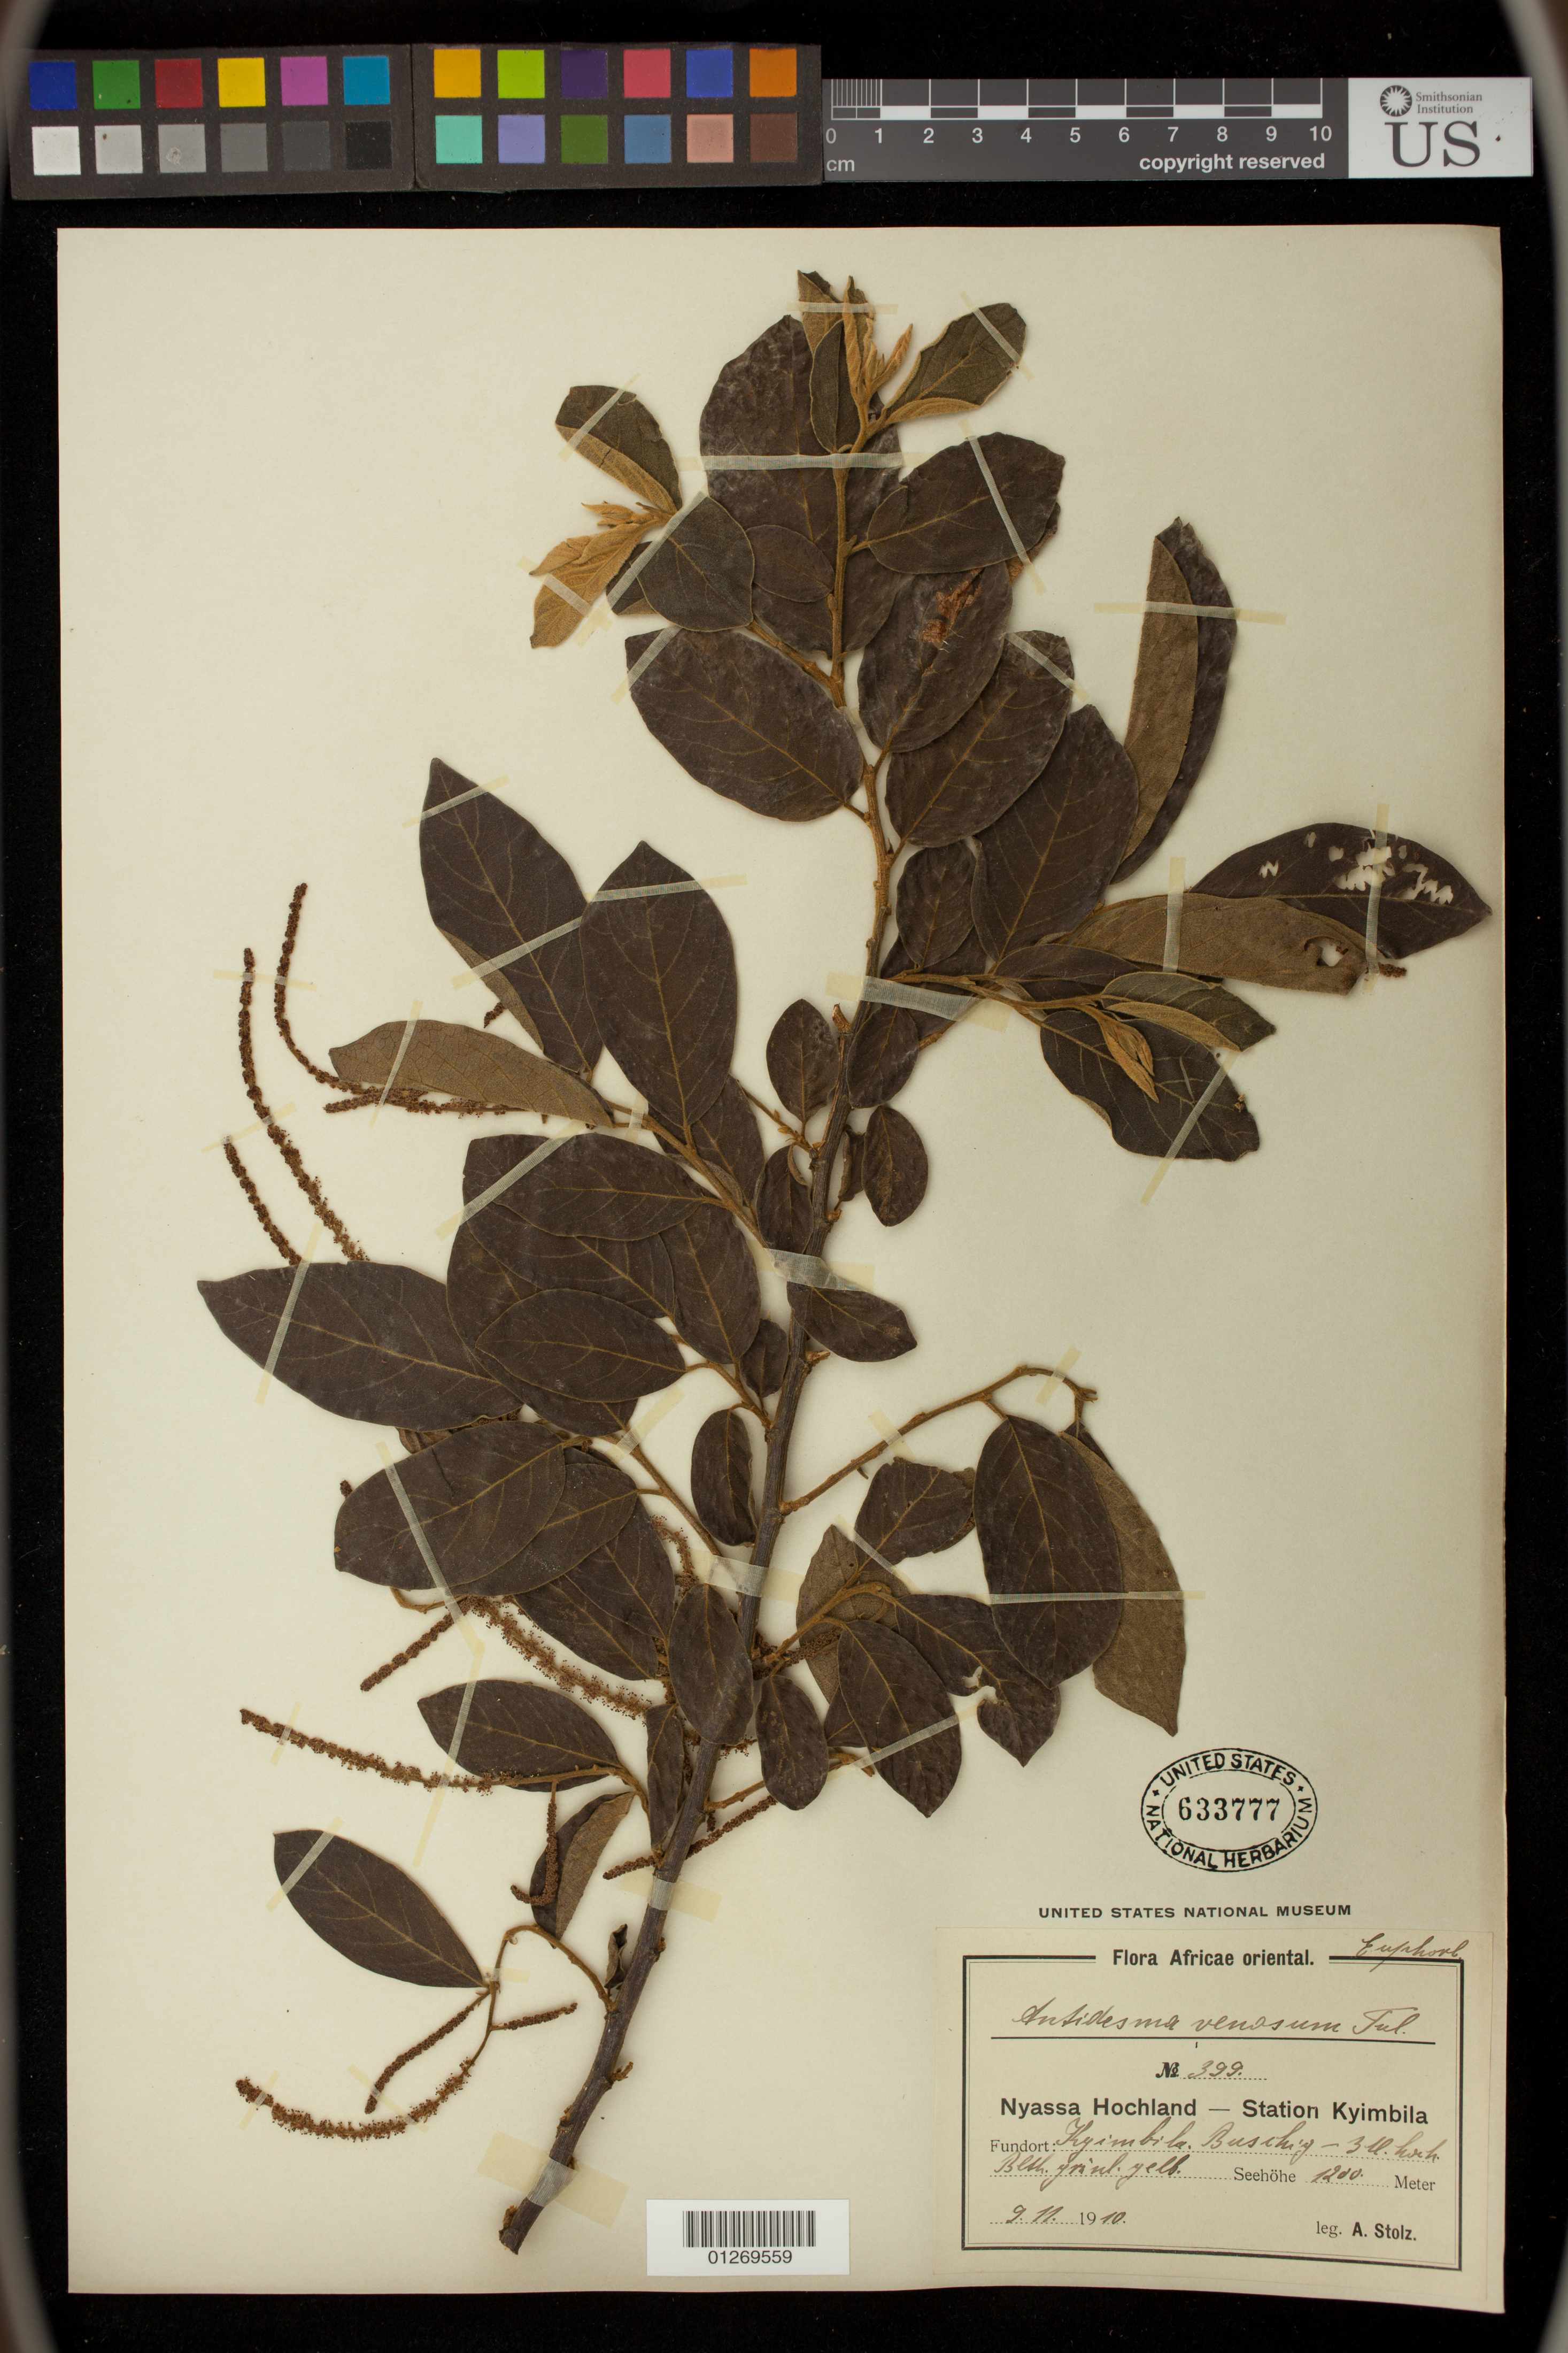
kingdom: Plantae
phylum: Tracheophyta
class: Magnoliopsida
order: Malpighiales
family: Phyllanthaceae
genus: Antidesma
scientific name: Antidesma venosum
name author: E. Mey. ex Tul.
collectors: A. Stolz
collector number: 399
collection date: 1910-11-09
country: Tanzania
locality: Kyimbila Station, Nyassa Highland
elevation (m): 1200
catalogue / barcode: US 633777